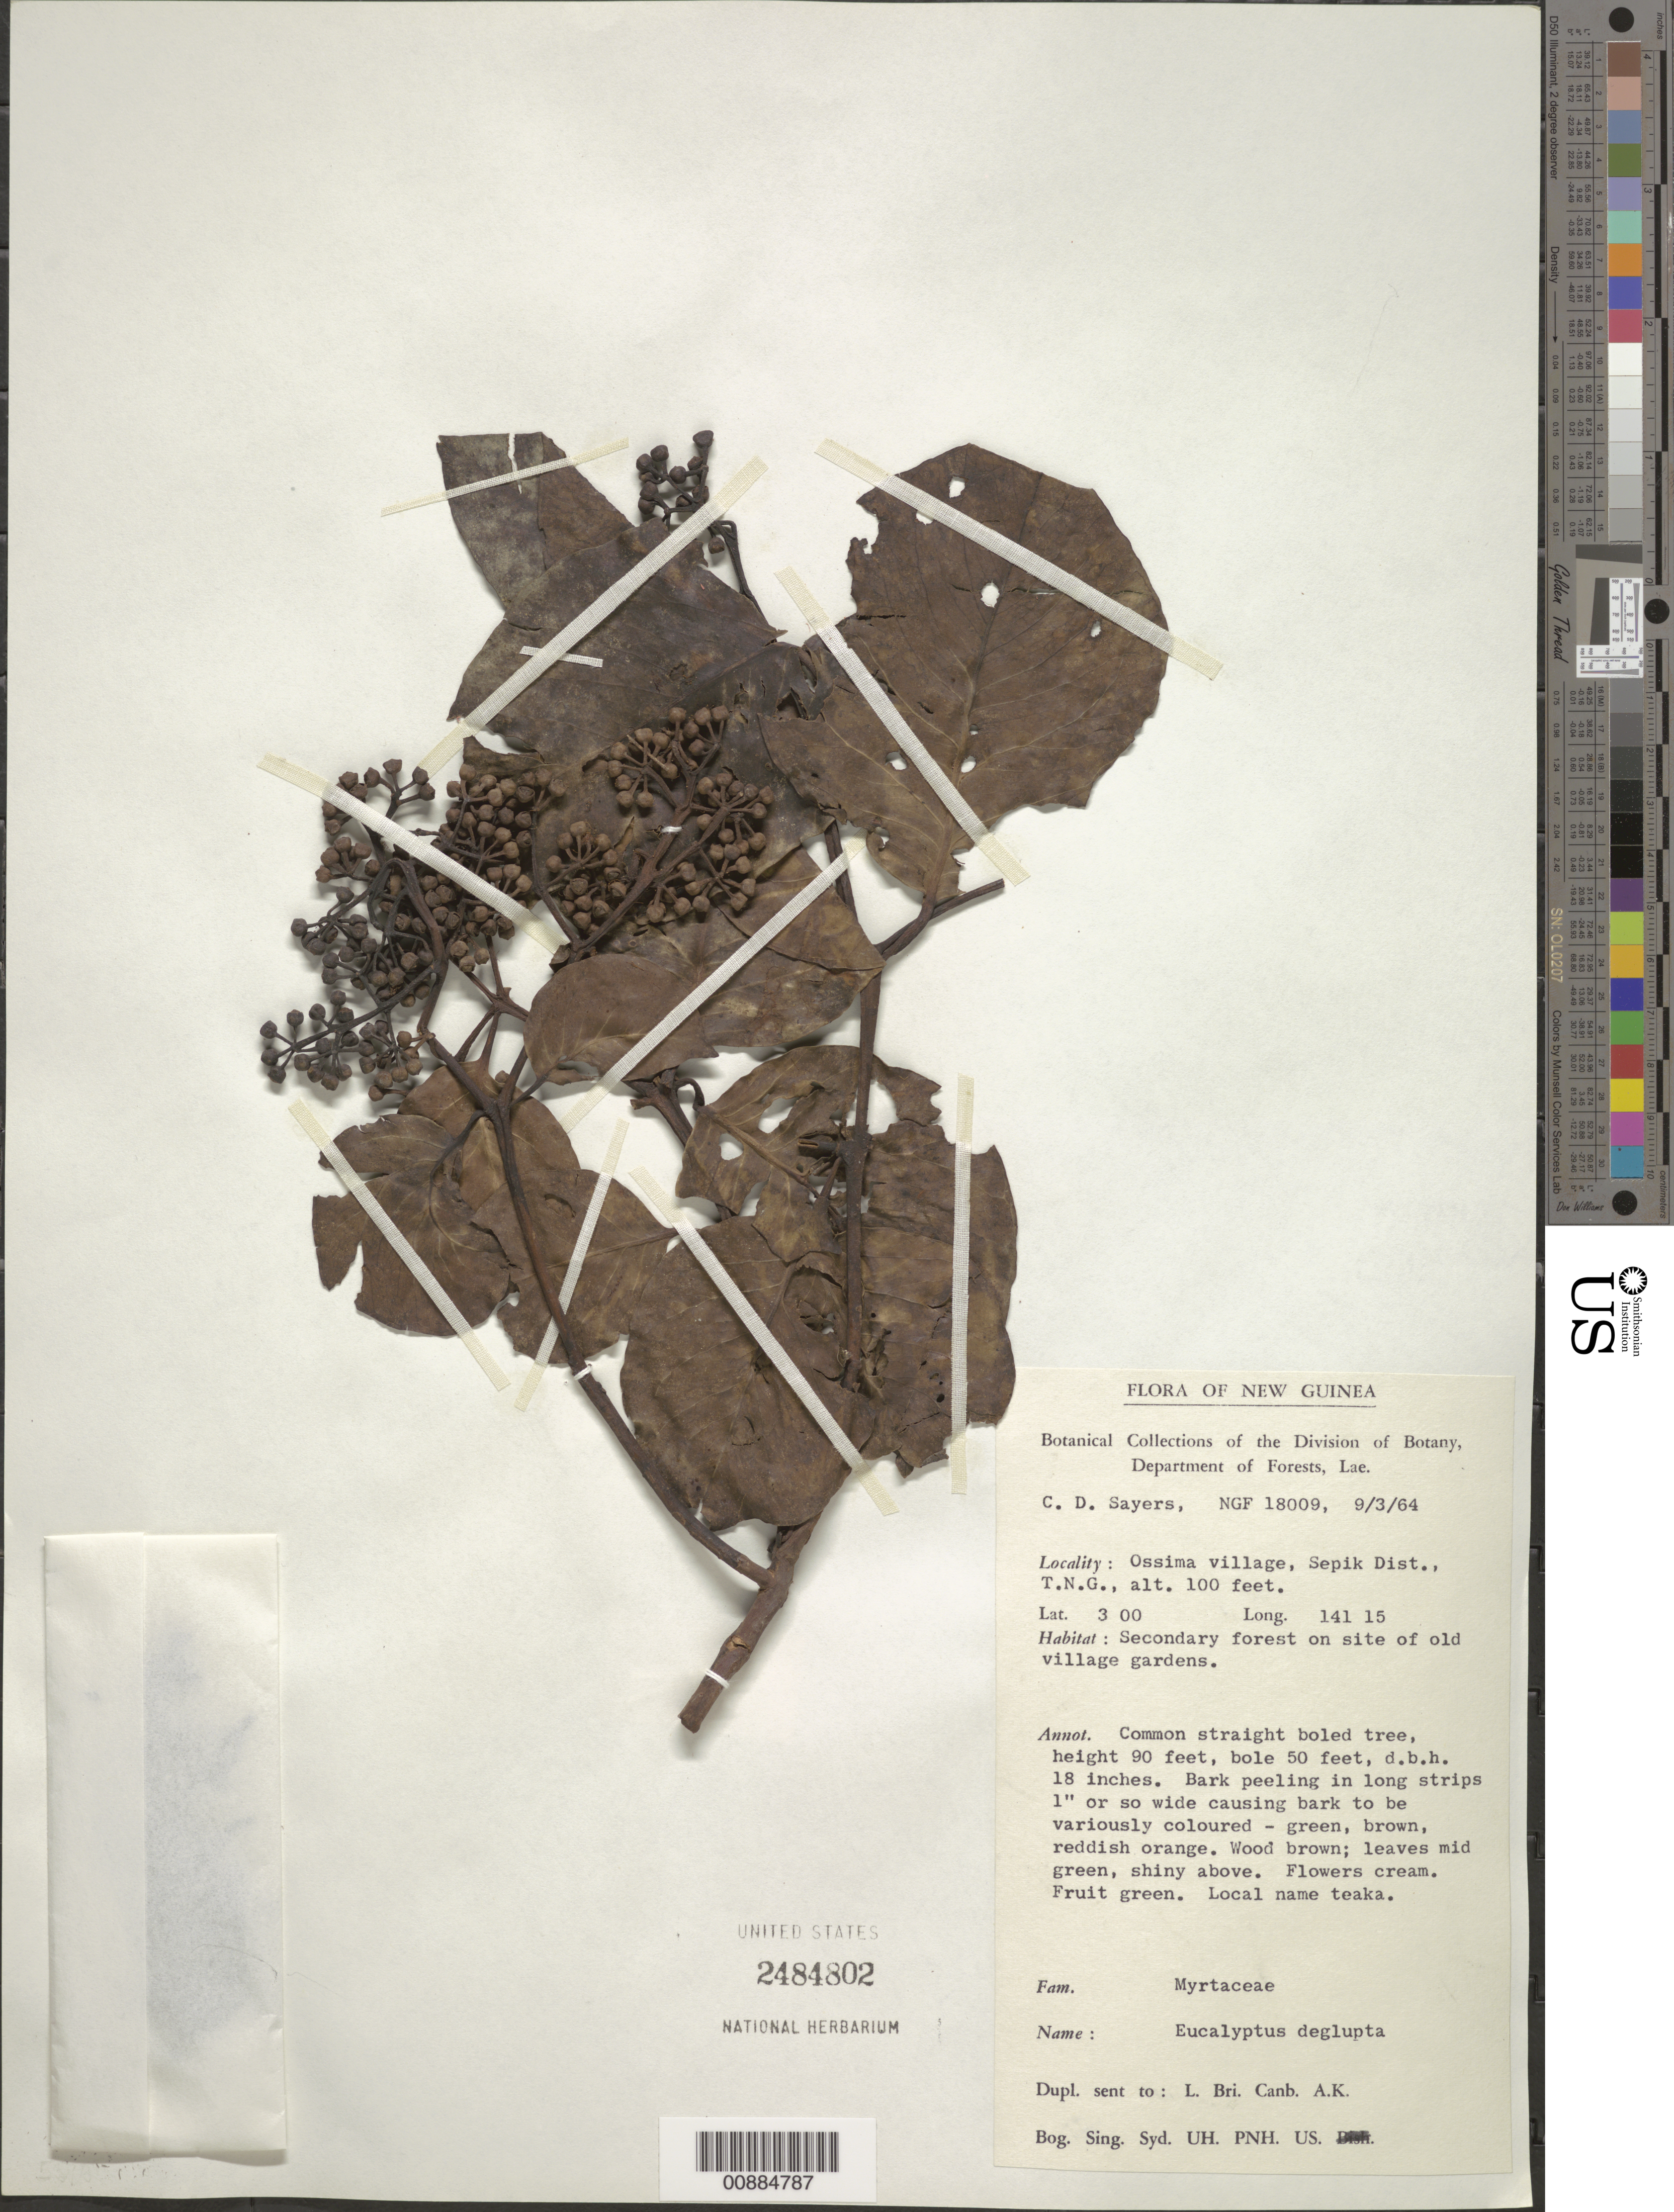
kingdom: Plantae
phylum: Tracheophyta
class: Magnoliopsida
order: Myrtales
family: Myrtaceae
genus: Eucalyptus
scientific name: Eucalyptus deglupta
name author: Blume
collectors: C. Sayers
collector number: NGF 18009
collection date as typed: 09 Mar 1964 or 03 Sep 1964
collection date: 1964-03-09 or 1964-09-03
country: Papua New Guinea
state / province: Sandaun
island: New Guinea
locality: Sepik Dist., Ossima village.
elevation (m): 30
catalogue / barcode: US 2484802